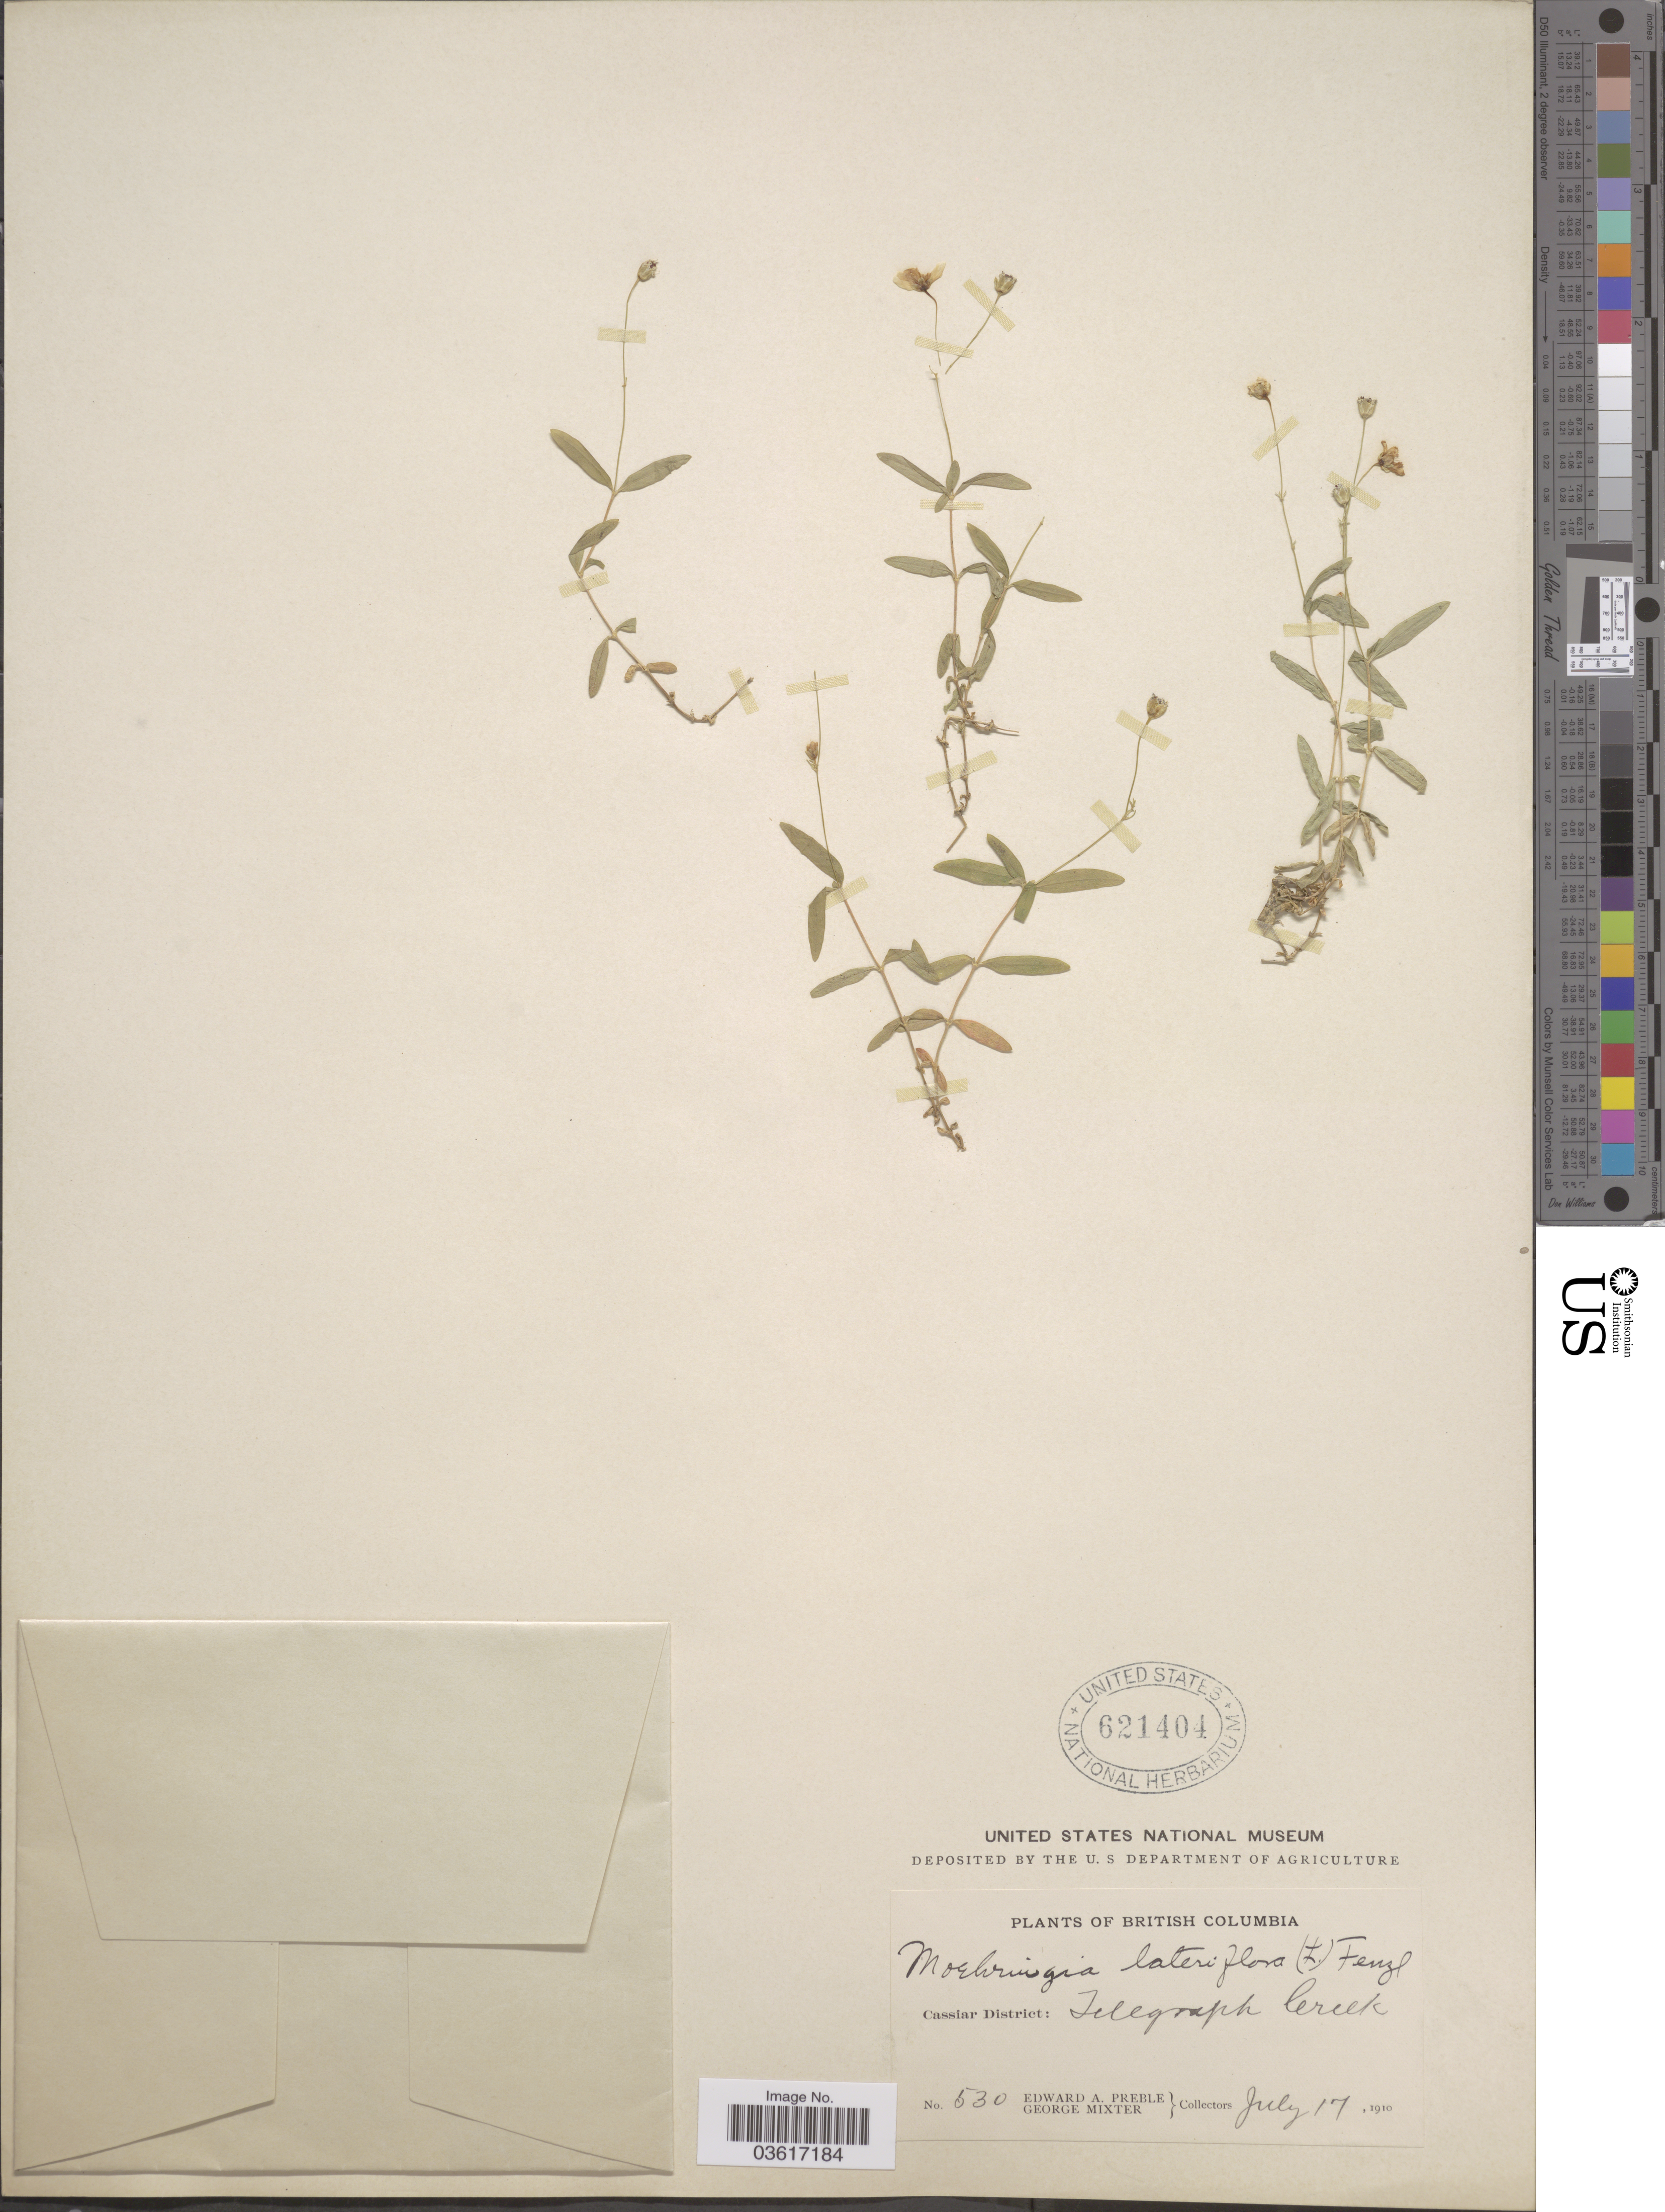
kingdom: Plantae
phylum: Tracheophyta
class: Magnoliopsida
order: Caryophyllales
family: Caryophyllaceae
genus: Moehringia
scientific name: Moehringia lateriflora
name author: (L.) Fenzl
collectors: E. Preble & G. Mixter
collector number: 530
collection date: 1910-07-17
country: Canada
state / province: British Columbia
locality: Cassiar District: Telegraph Creek.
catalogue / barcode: US 621404